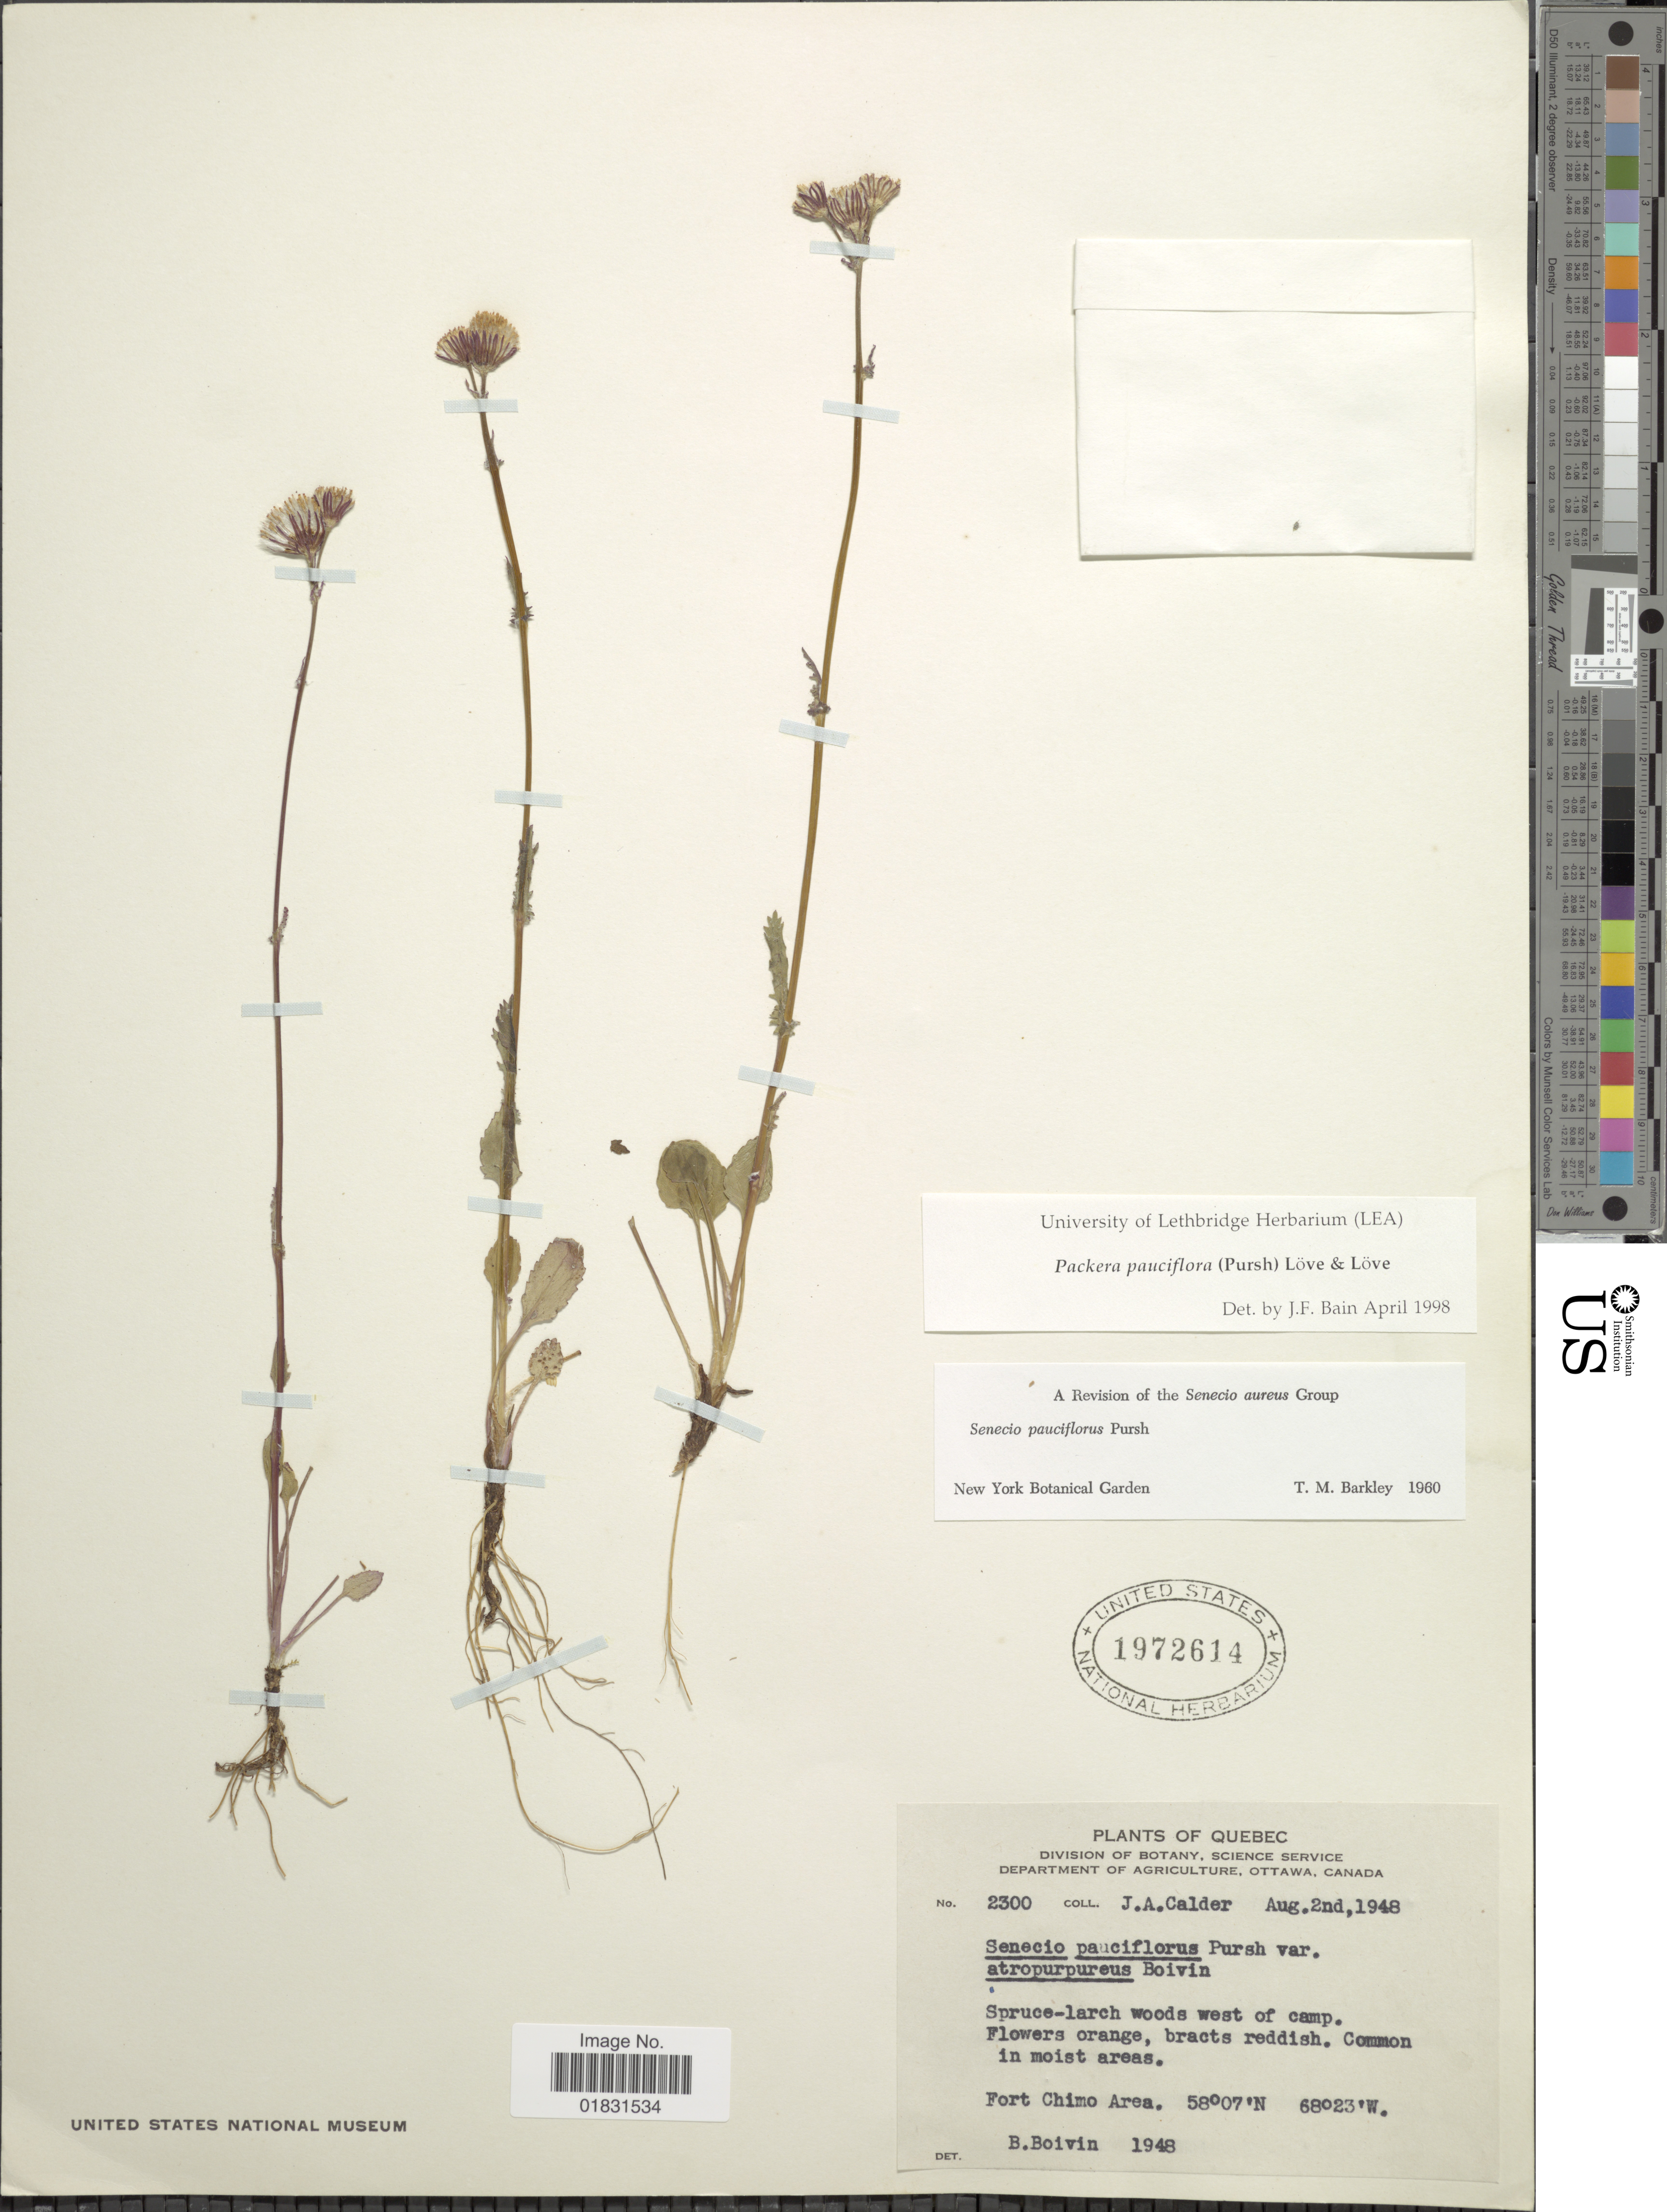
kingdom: Plantae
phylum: Tracheophyta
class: Magnoliopsida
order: Asterales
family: Asteraceae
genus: Packera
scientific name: Packera pauciflora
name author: (Pursh) W.A. Weber & Á. Löve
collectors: J. A. Calder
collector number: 2300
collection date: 1948-08-02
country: Canada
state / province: Quebec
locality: Fort Chimo Area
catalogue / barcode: US 1972614